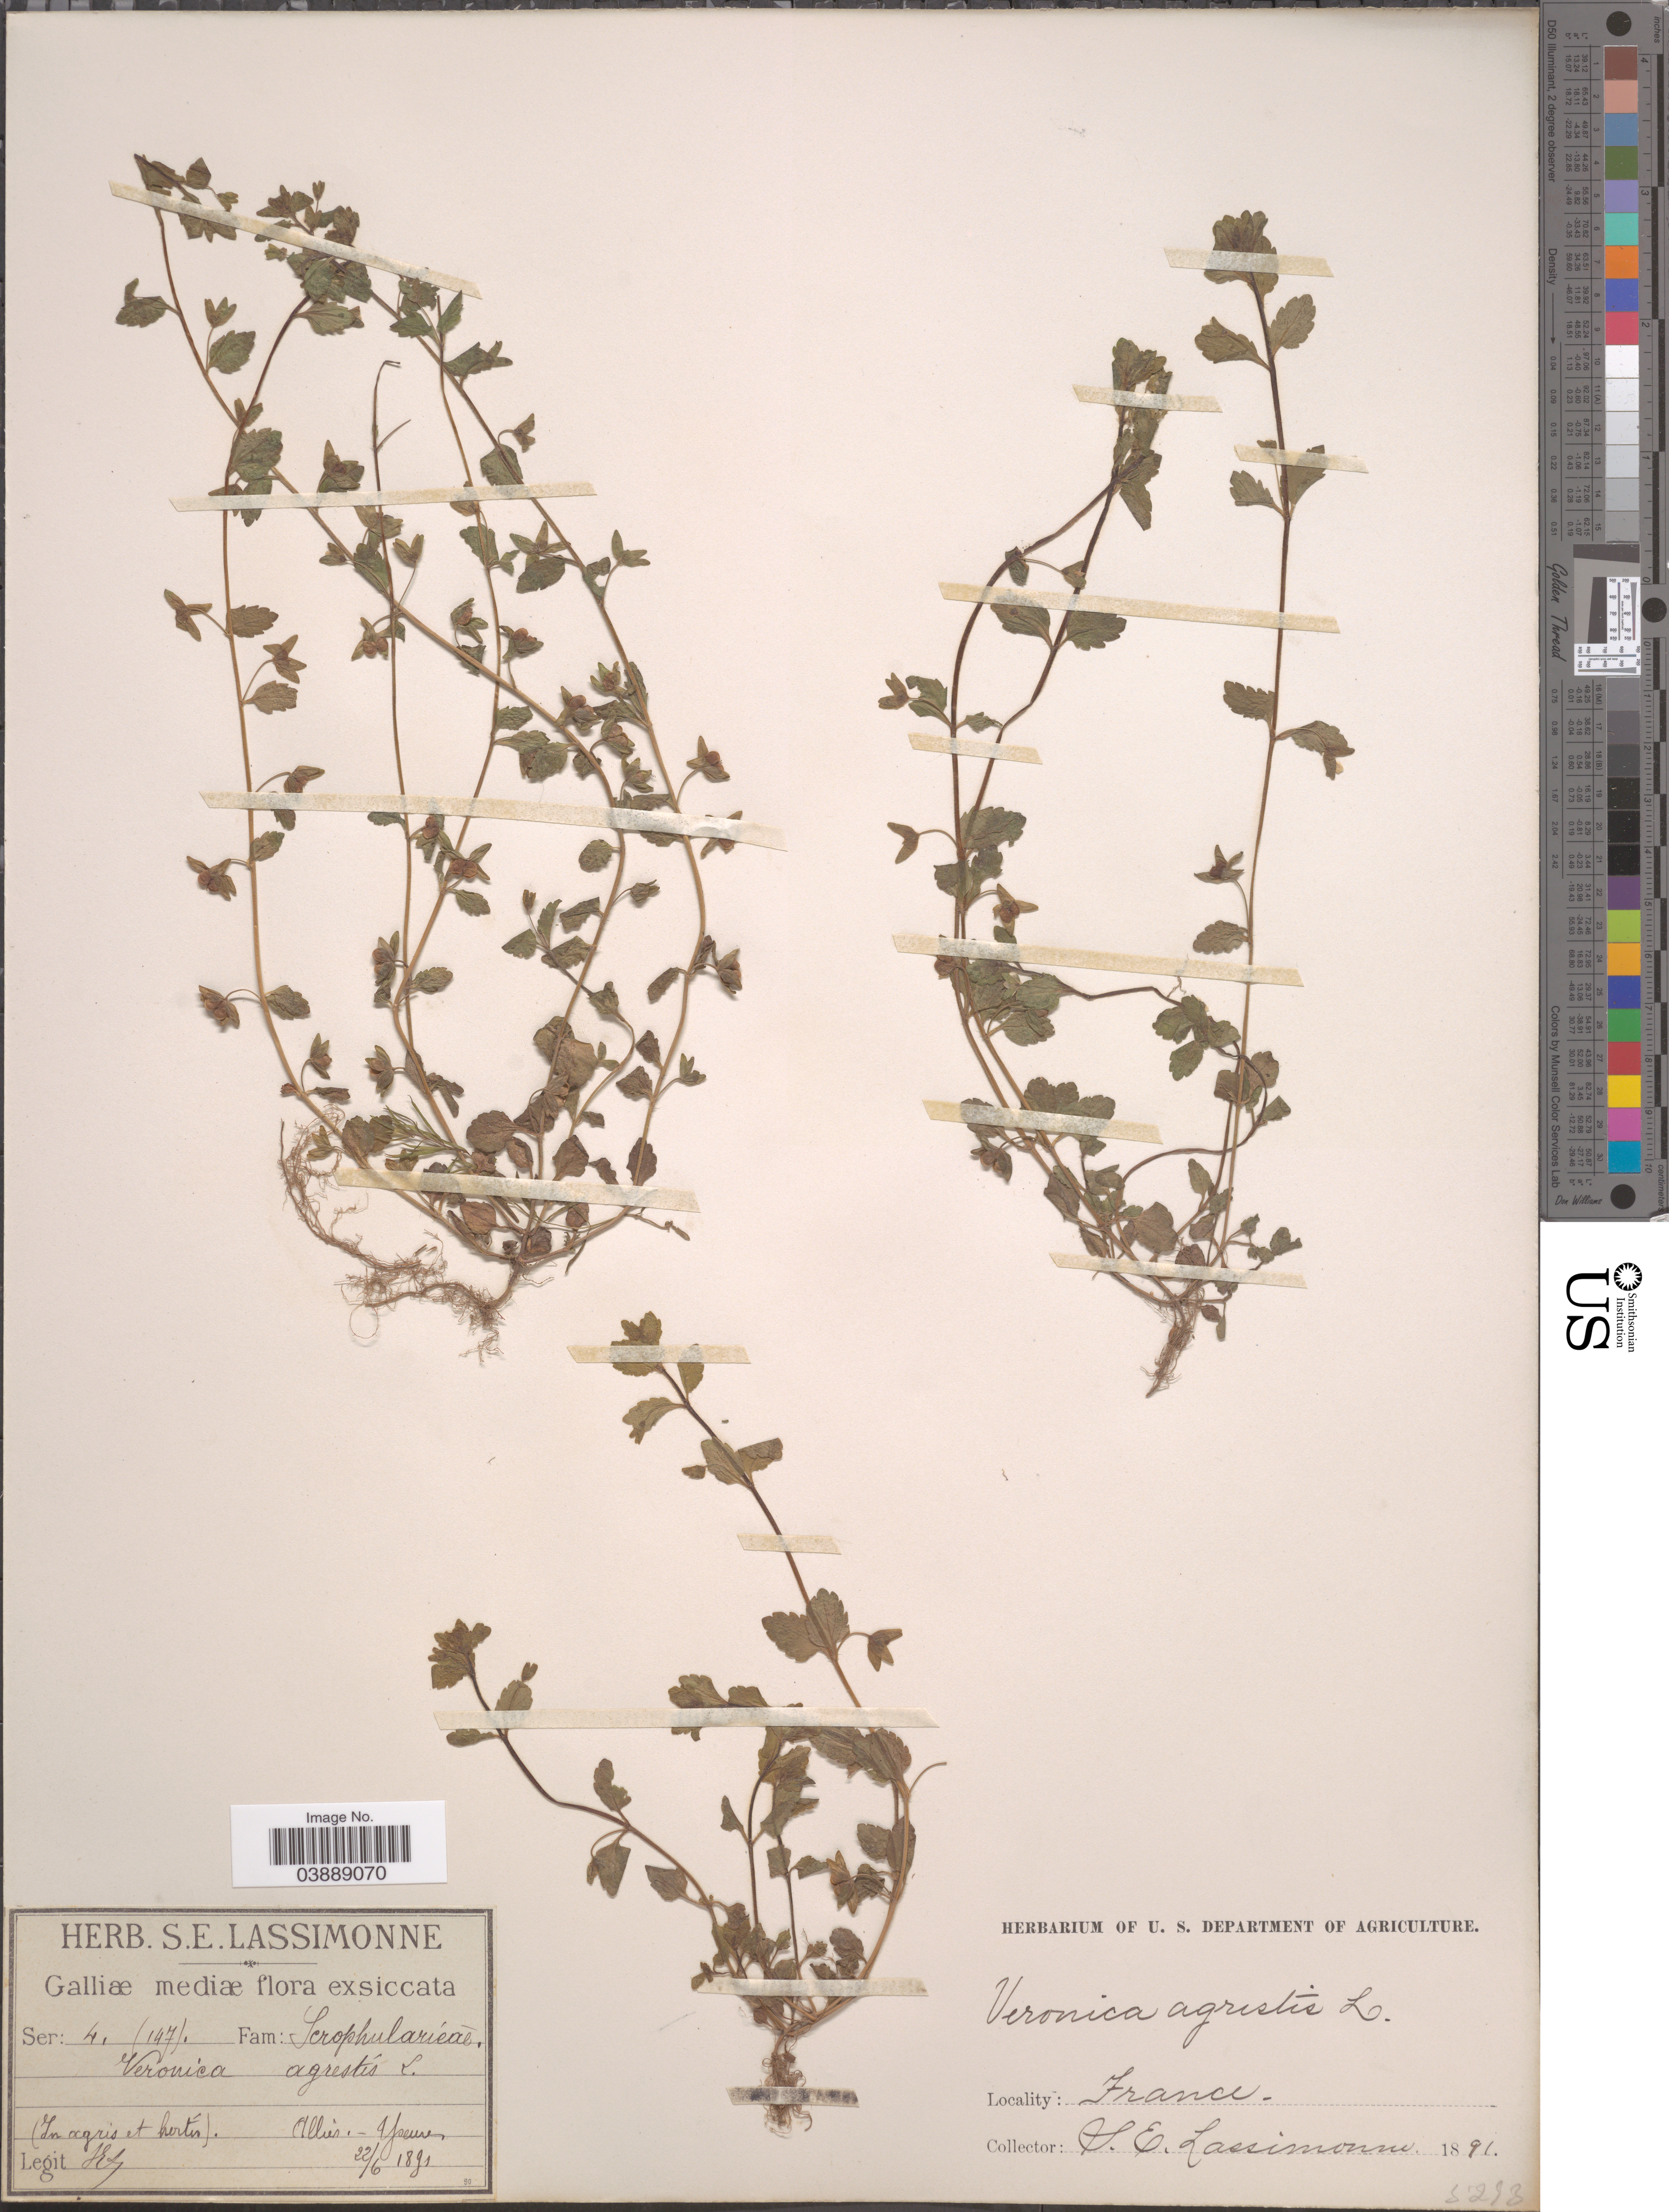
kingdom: Plantae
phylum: Tracheophyta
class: Magnoliopsida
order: Lamiales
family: Plantaginaceae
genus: Veronica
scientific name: Veronica agrestis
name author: L.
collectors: S. Lassimonne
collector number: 41(147)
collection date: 1891-06-22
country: France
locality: In agris et hortís, Allier-Yseure.